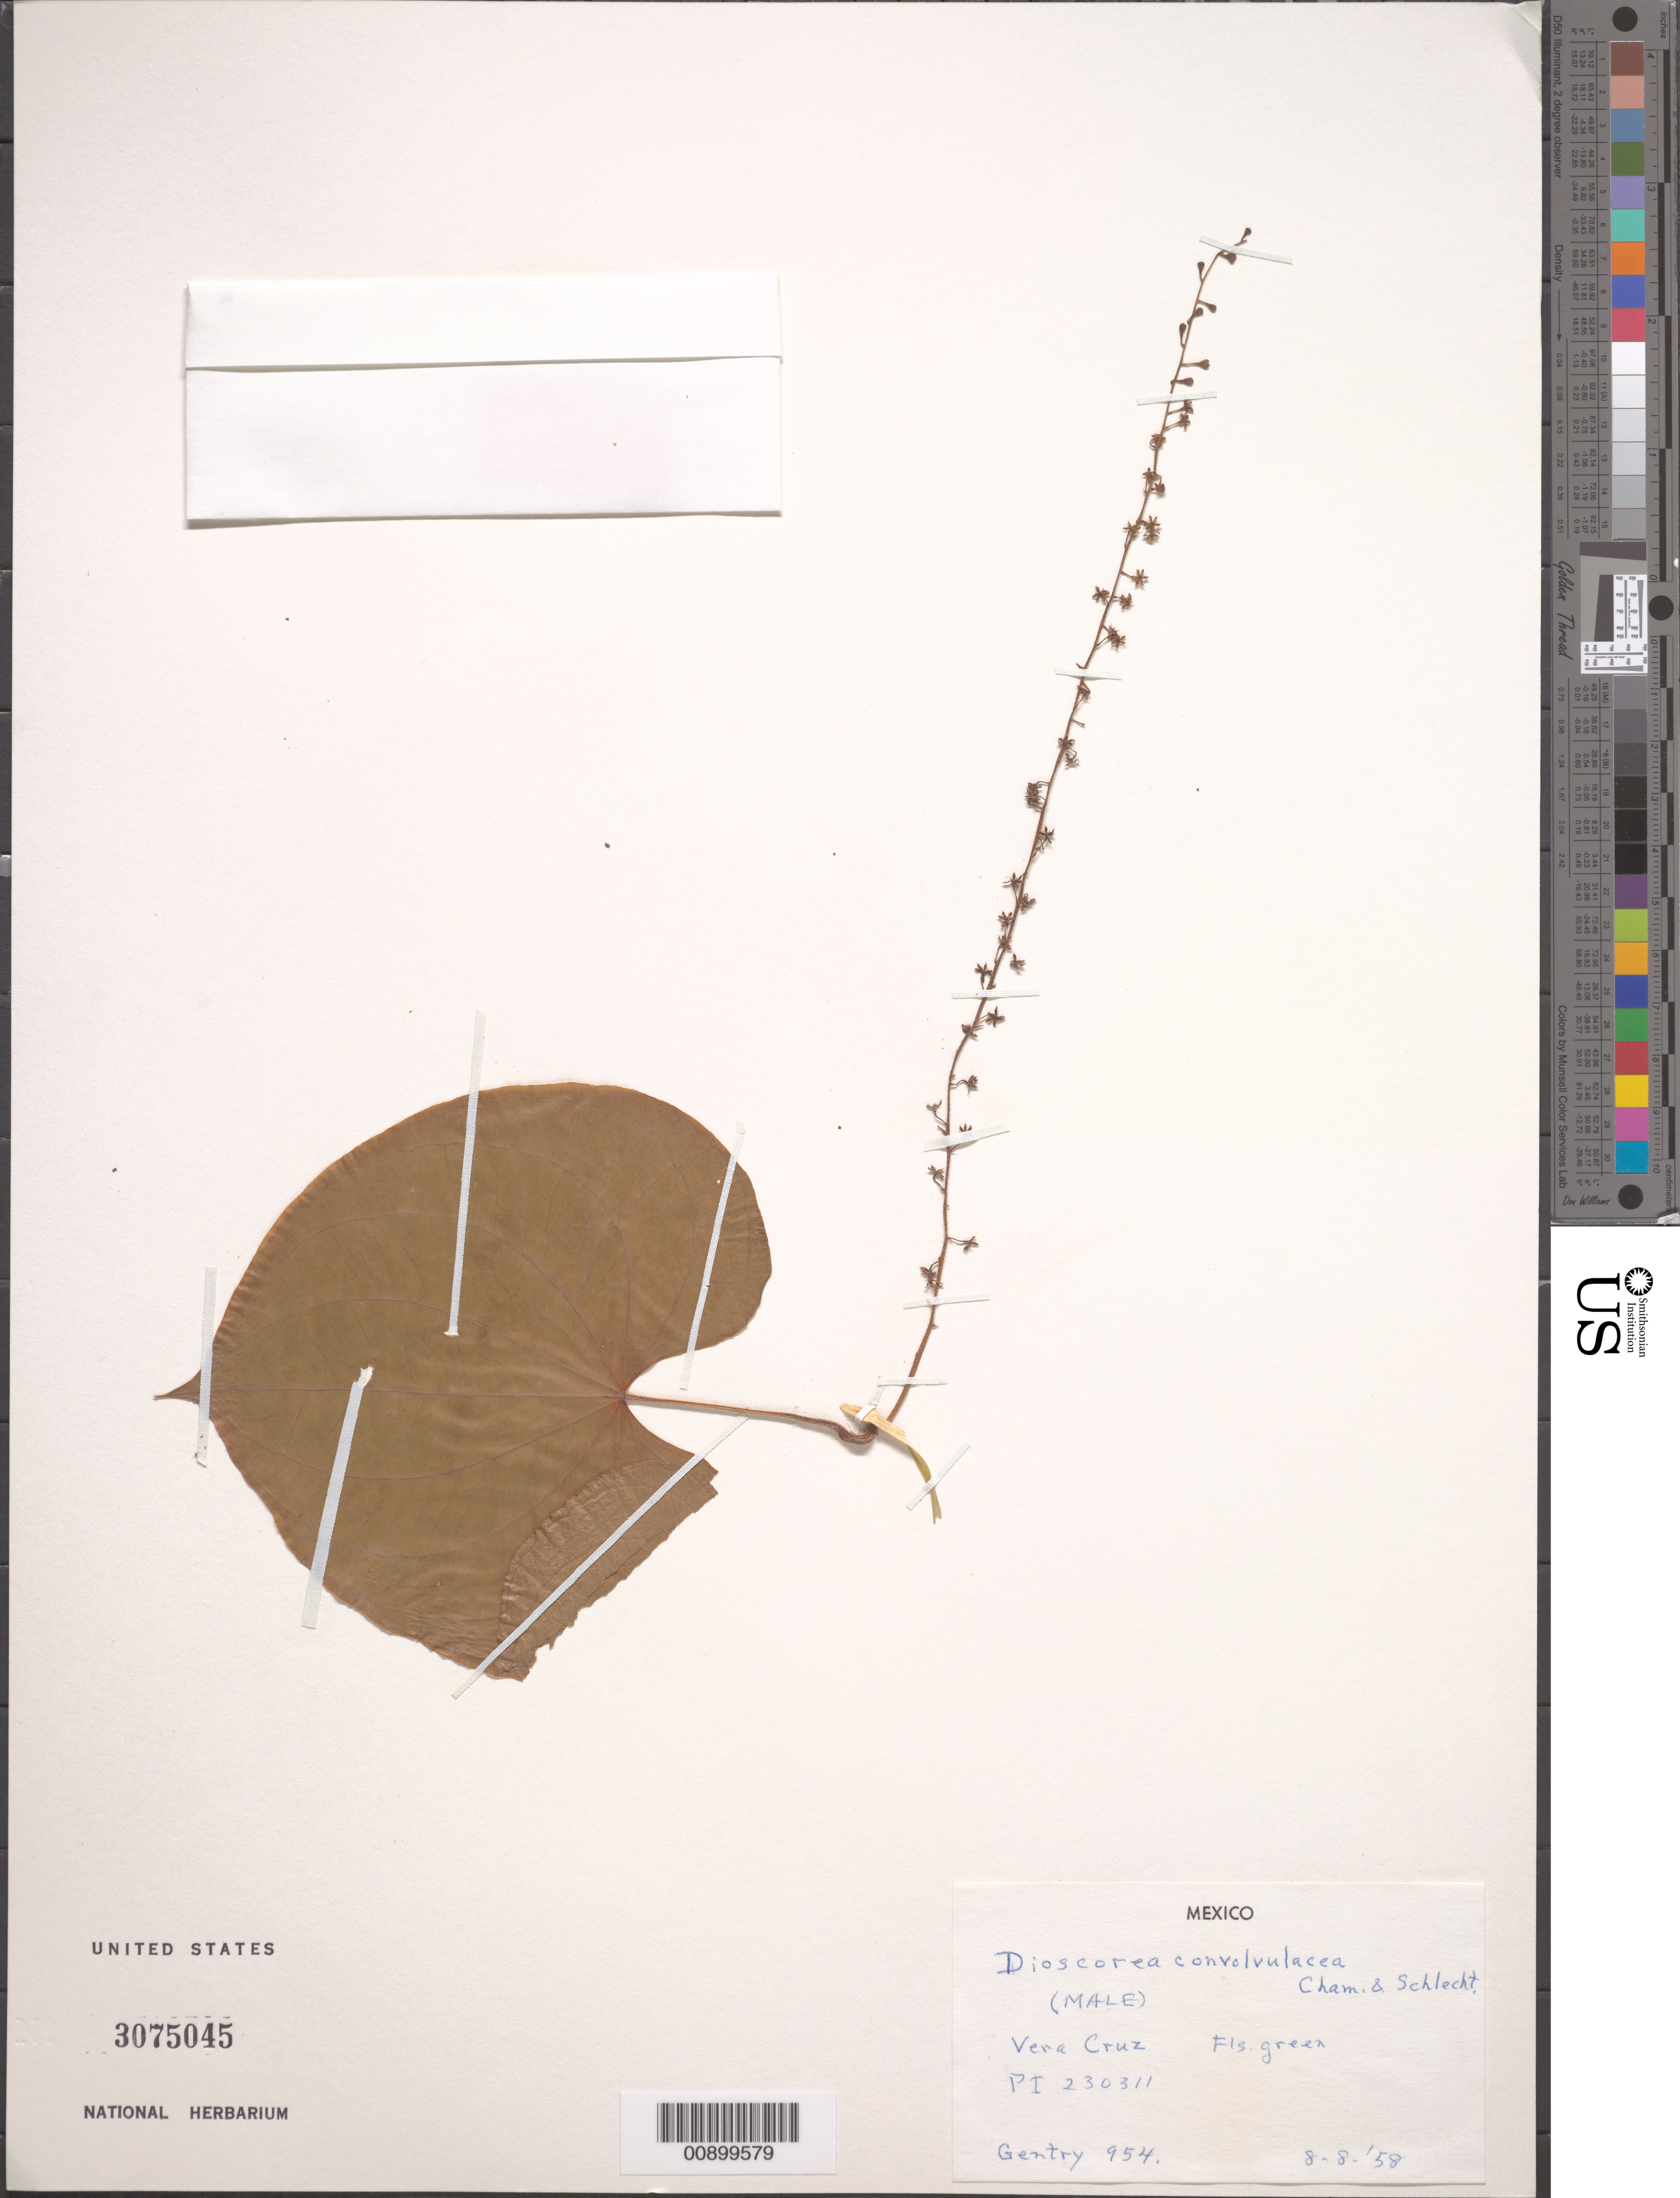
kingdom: Plantae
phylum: Tracheophyta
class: Liliopsida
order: Dioscoreales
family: Dioscoreaceae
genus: Dioscorea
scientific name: Dioscorea convolvulacea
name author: Schltdl. & Cham.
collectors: Gentry, --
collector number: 954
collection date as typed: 08 Aug 1958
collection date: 1958-08-08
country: Mexico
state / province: Veracruz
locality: Veracruz.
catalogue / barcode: US 3075045